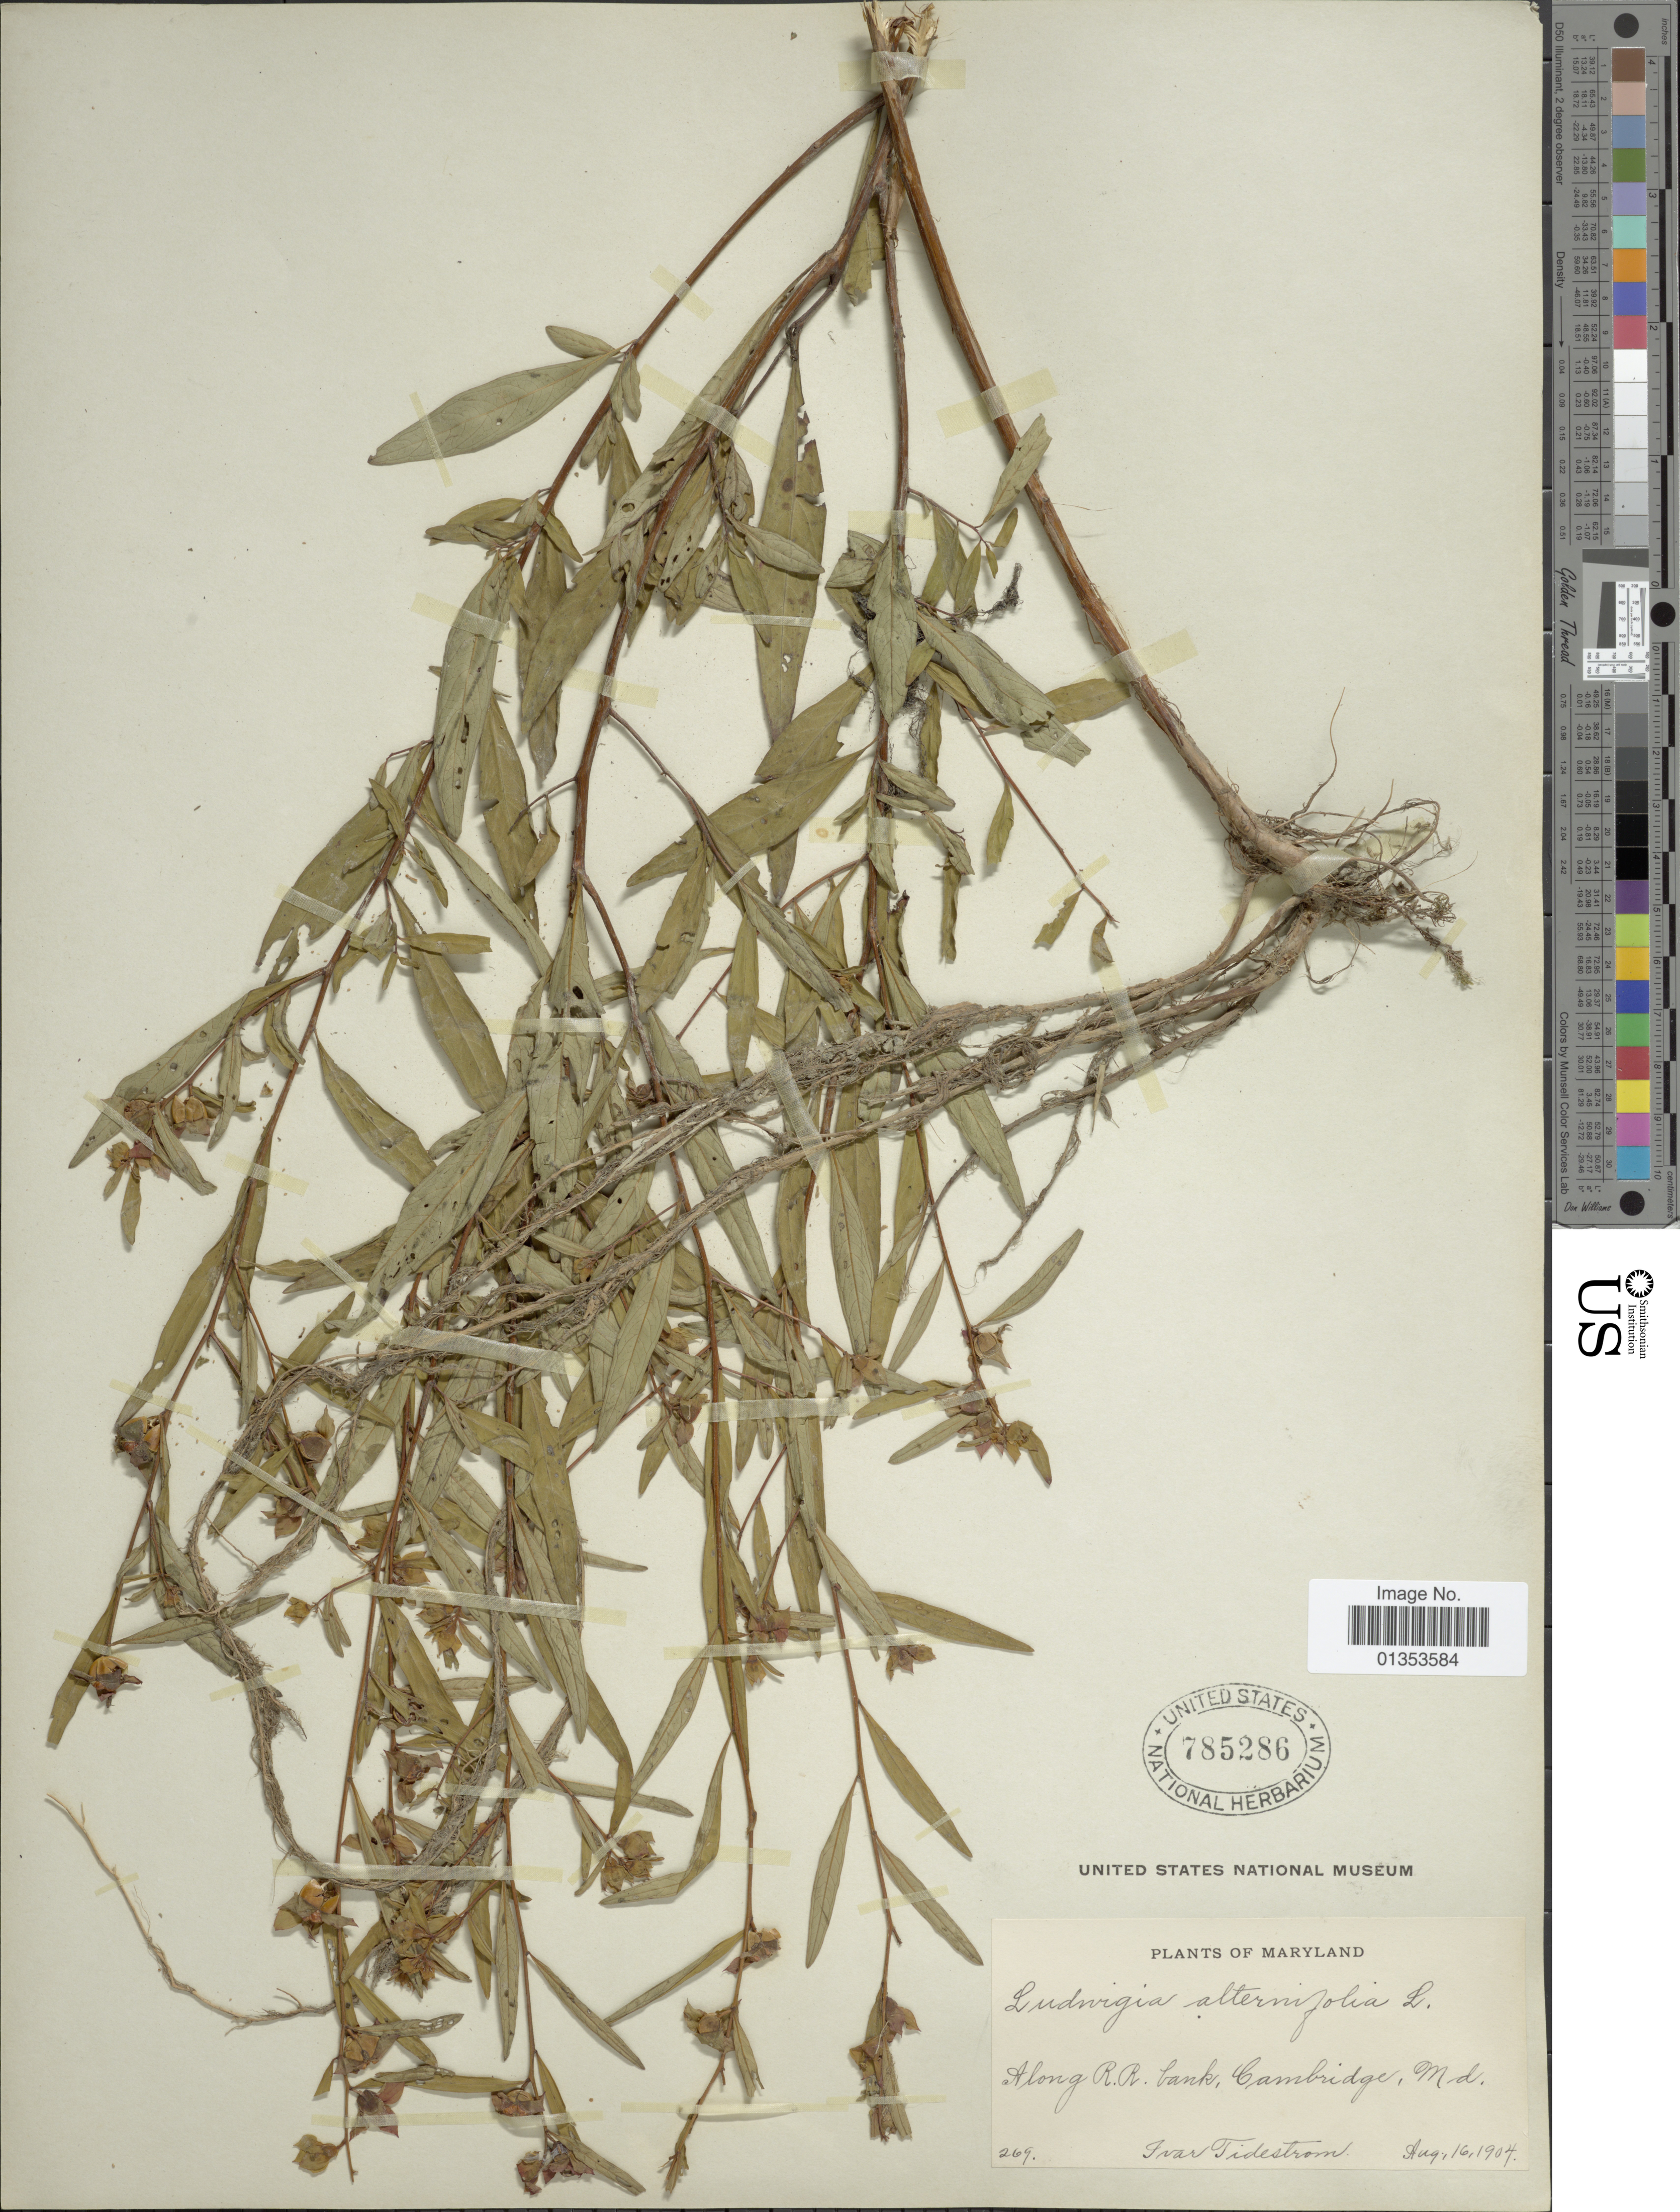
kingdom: Plantae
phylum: Tracheophyta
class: Magnoliopsida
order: Myrtales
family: Onagraceae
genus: Ludwigia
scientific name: Ludwigia alternifolia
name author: L.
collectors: I. F. Tidestrom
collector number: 269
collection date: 1904-08-16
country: United States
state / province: Maryland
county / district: Dorchester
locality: Along R. R. bank, Cambridge, Md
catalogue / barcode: US 785286